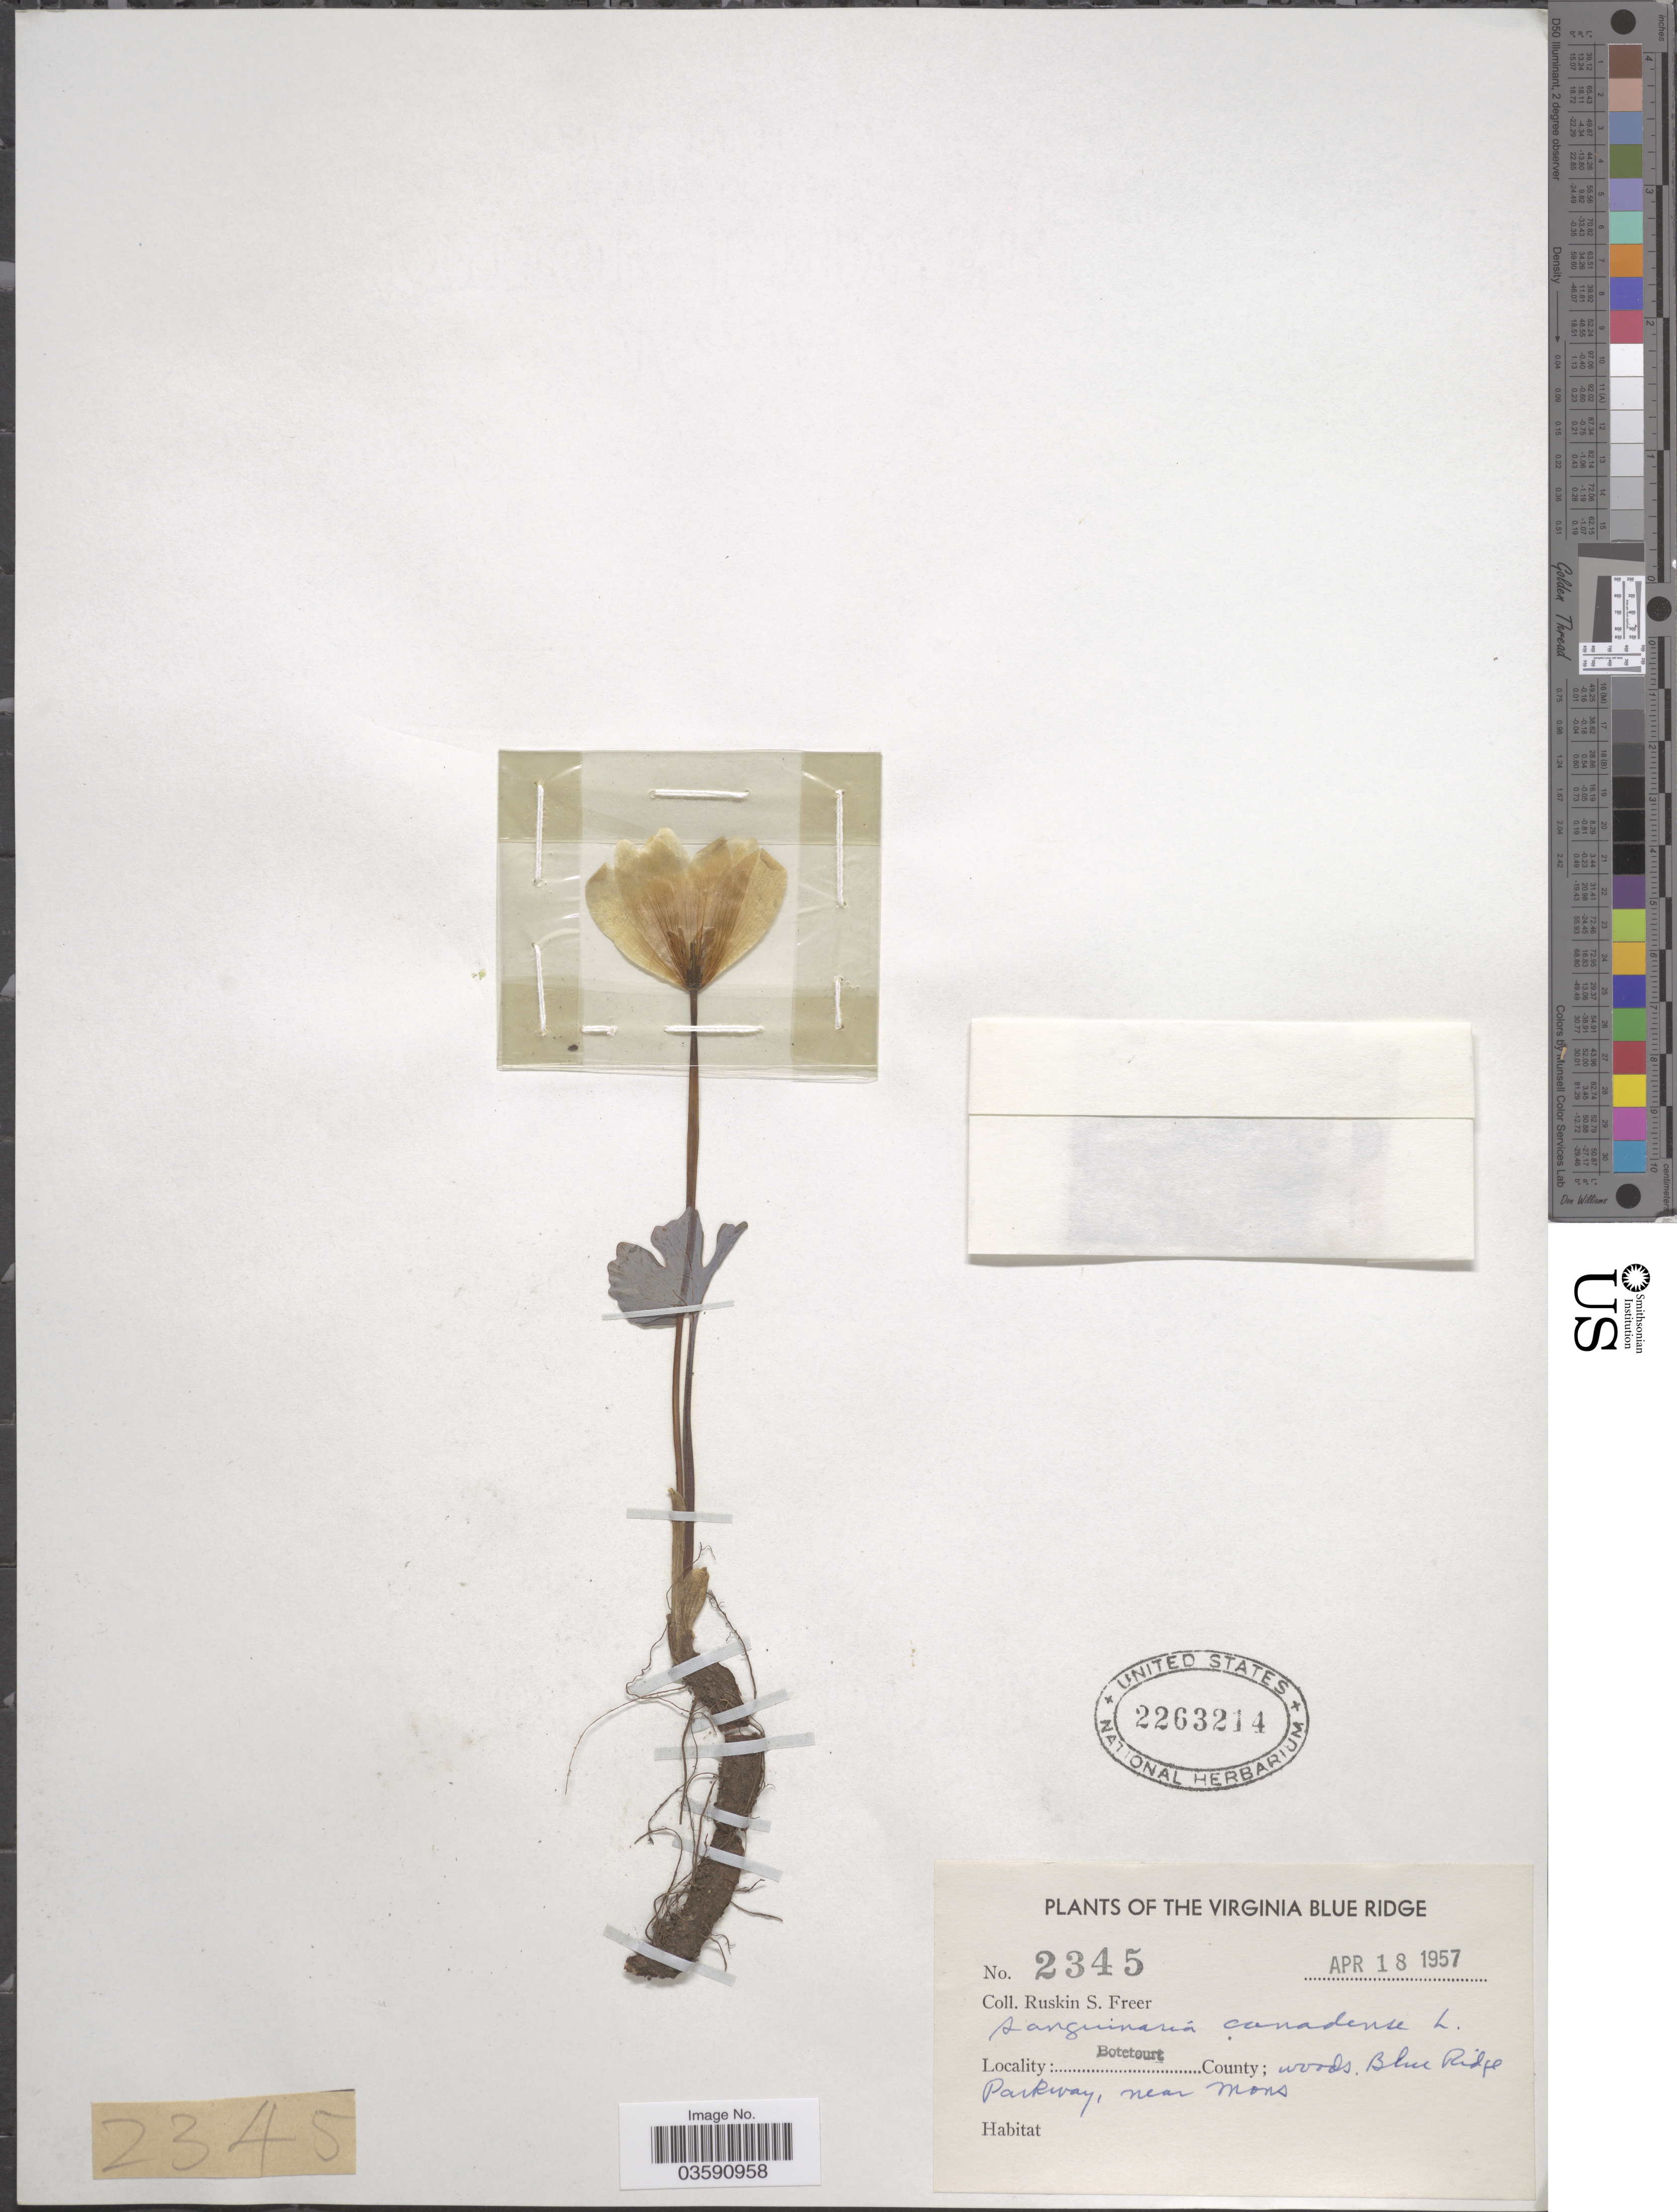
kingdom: Plantae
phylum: Tracheophyta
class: Magnoliopsida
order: Ranunculales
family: Papaveraceae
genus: Sanguinaria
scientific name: Sanguinaria canadensis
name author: L.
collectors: R. Freer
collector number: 2345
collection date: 1957-04-18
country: United States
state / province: Virginia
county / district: Botetourt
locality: The Virginia Blue Ridge. Botetourt County; woods. Blue Ridge Parkway, near Mons.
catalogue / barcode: US 2263214